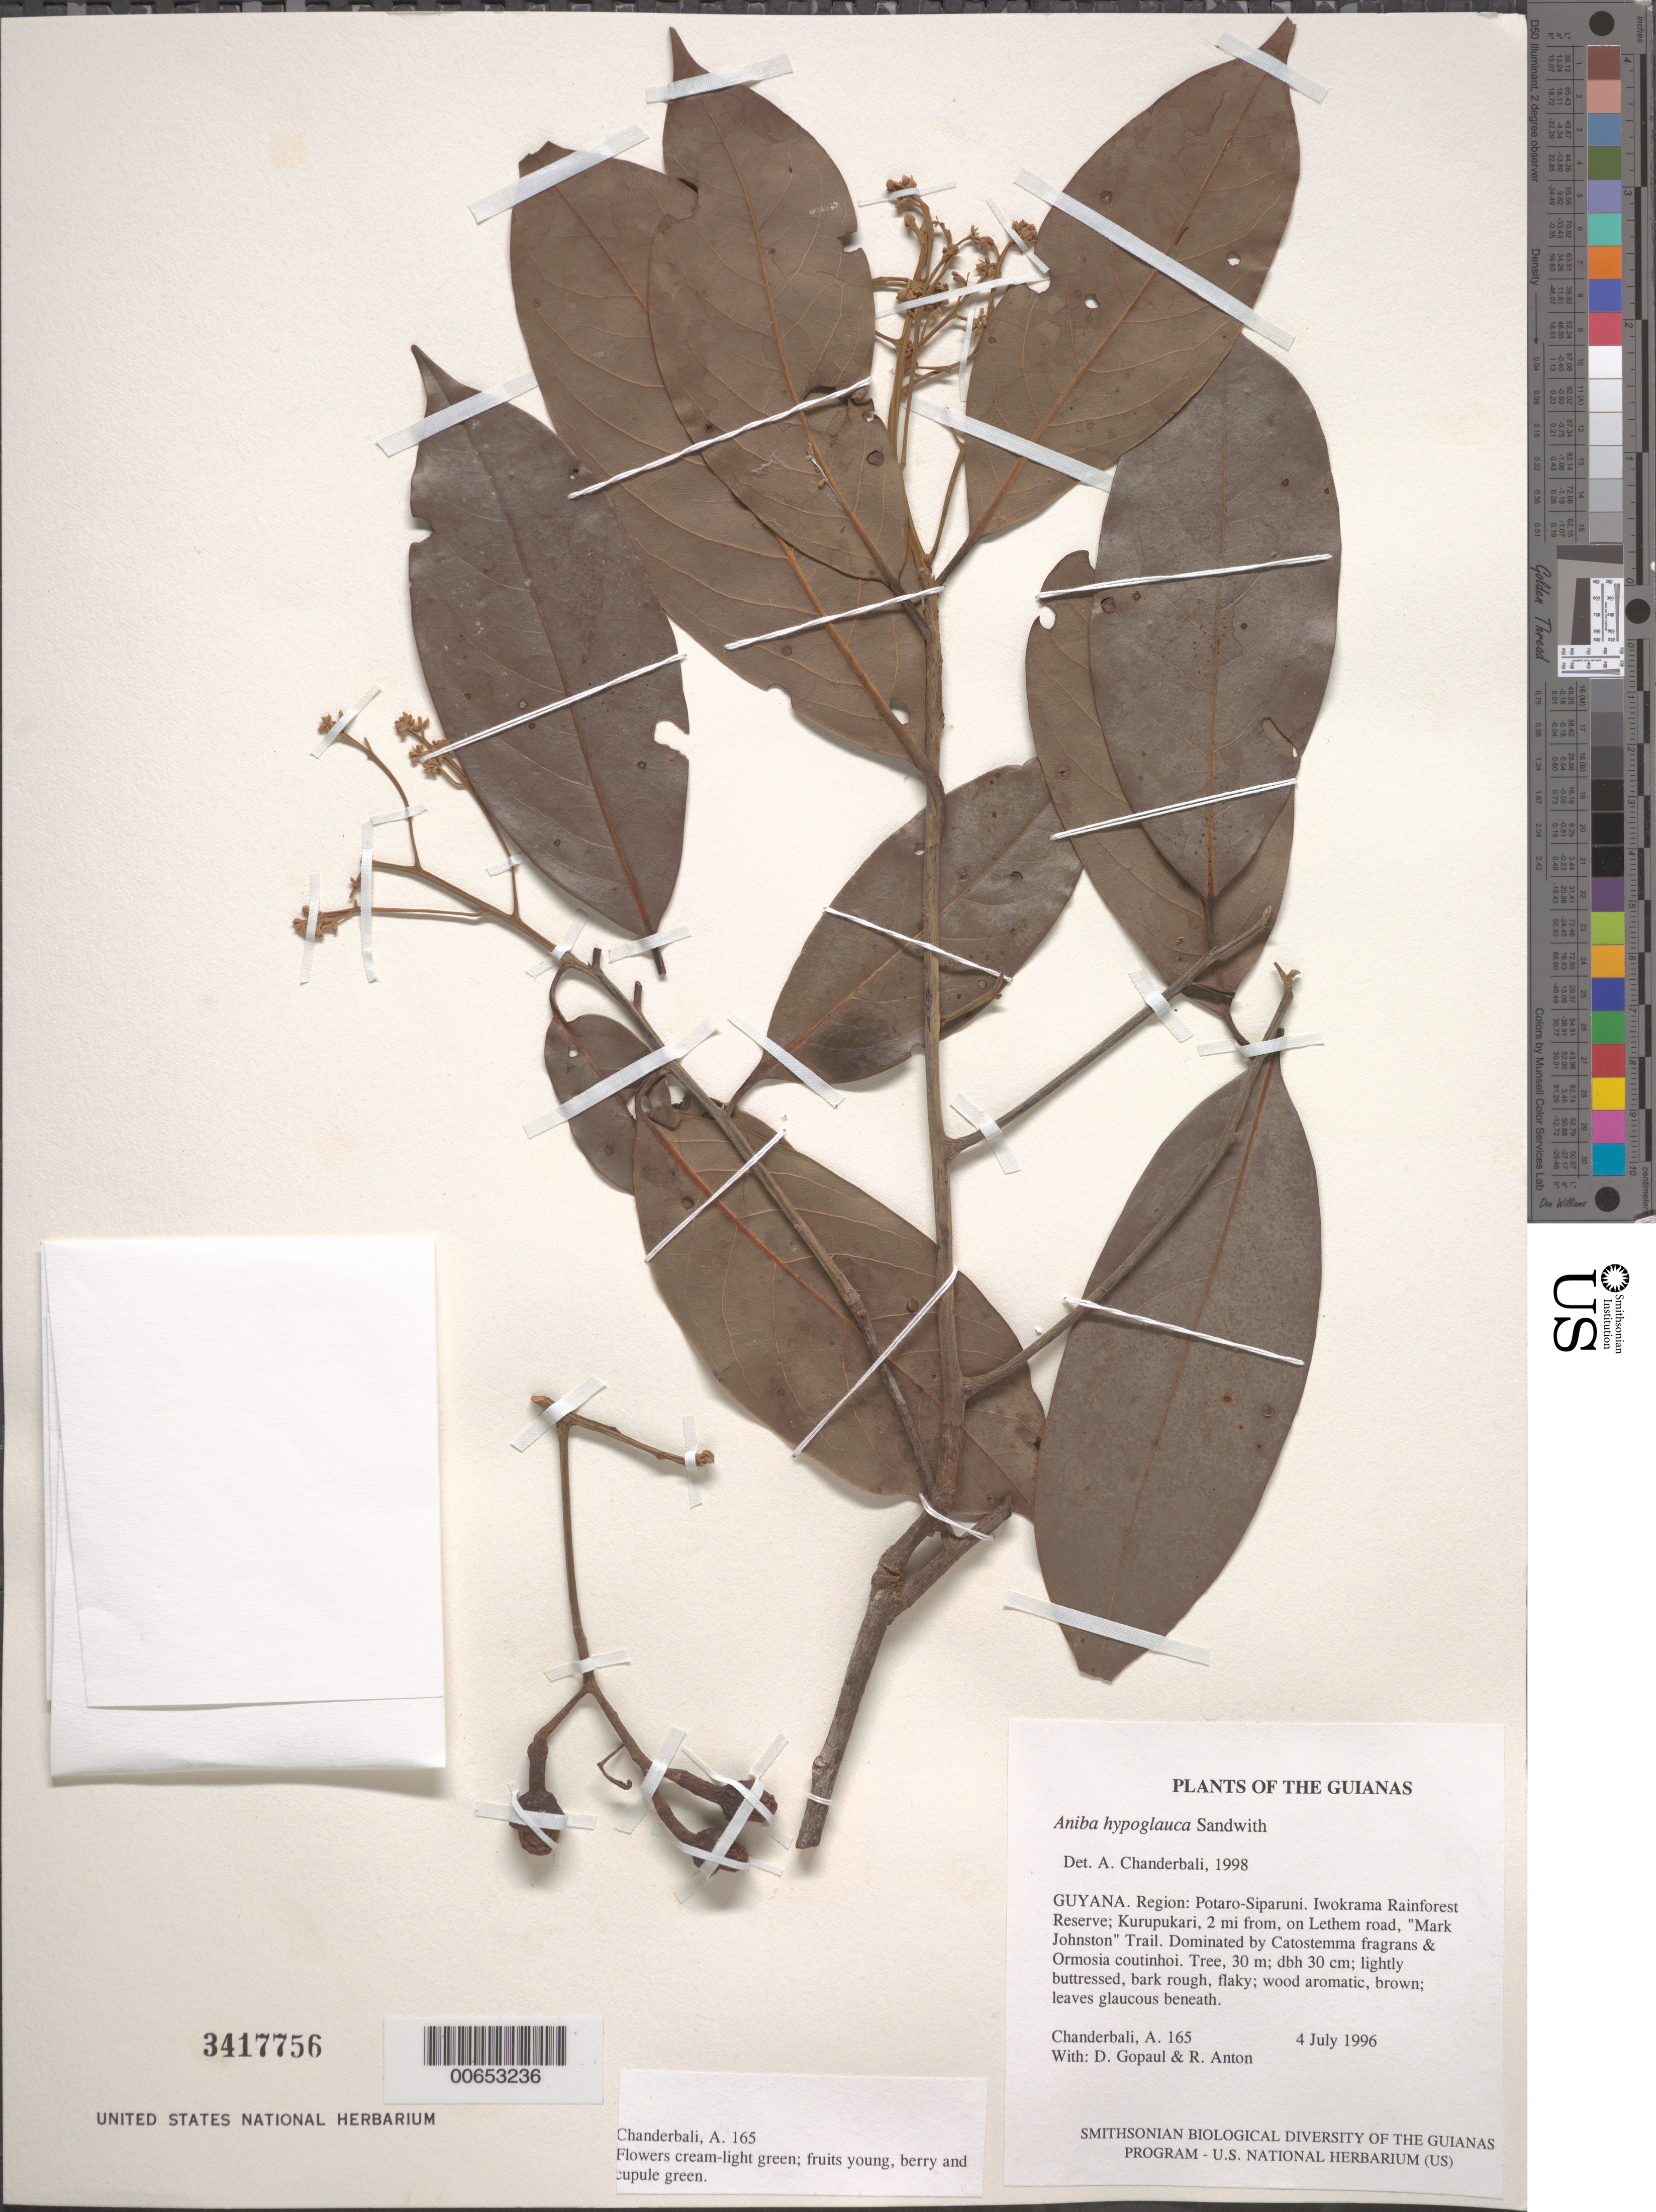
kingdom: Plantae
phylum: Tracheophyta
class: Magnoliopsida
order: Laurales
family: Lauraceae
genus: Aniba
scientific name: Aniba hypoglauca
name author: Sandwith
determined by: Chanderbali, Andre Shashi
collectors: A. S. Chanderbali, D. Gopaul & R. Anton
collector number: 165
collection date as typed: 4 July 1996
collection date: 1996-07-04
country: Guyana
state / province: Potaro-Siparuni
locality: Iwokrama Rainforest Reserve; Kurupukari, 2 mi from, on Lethem road, "Mark Johnston" Trail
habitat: Dominated by Catostemma fragrans & Ormosia coutinhoi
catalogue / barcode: US 3417756